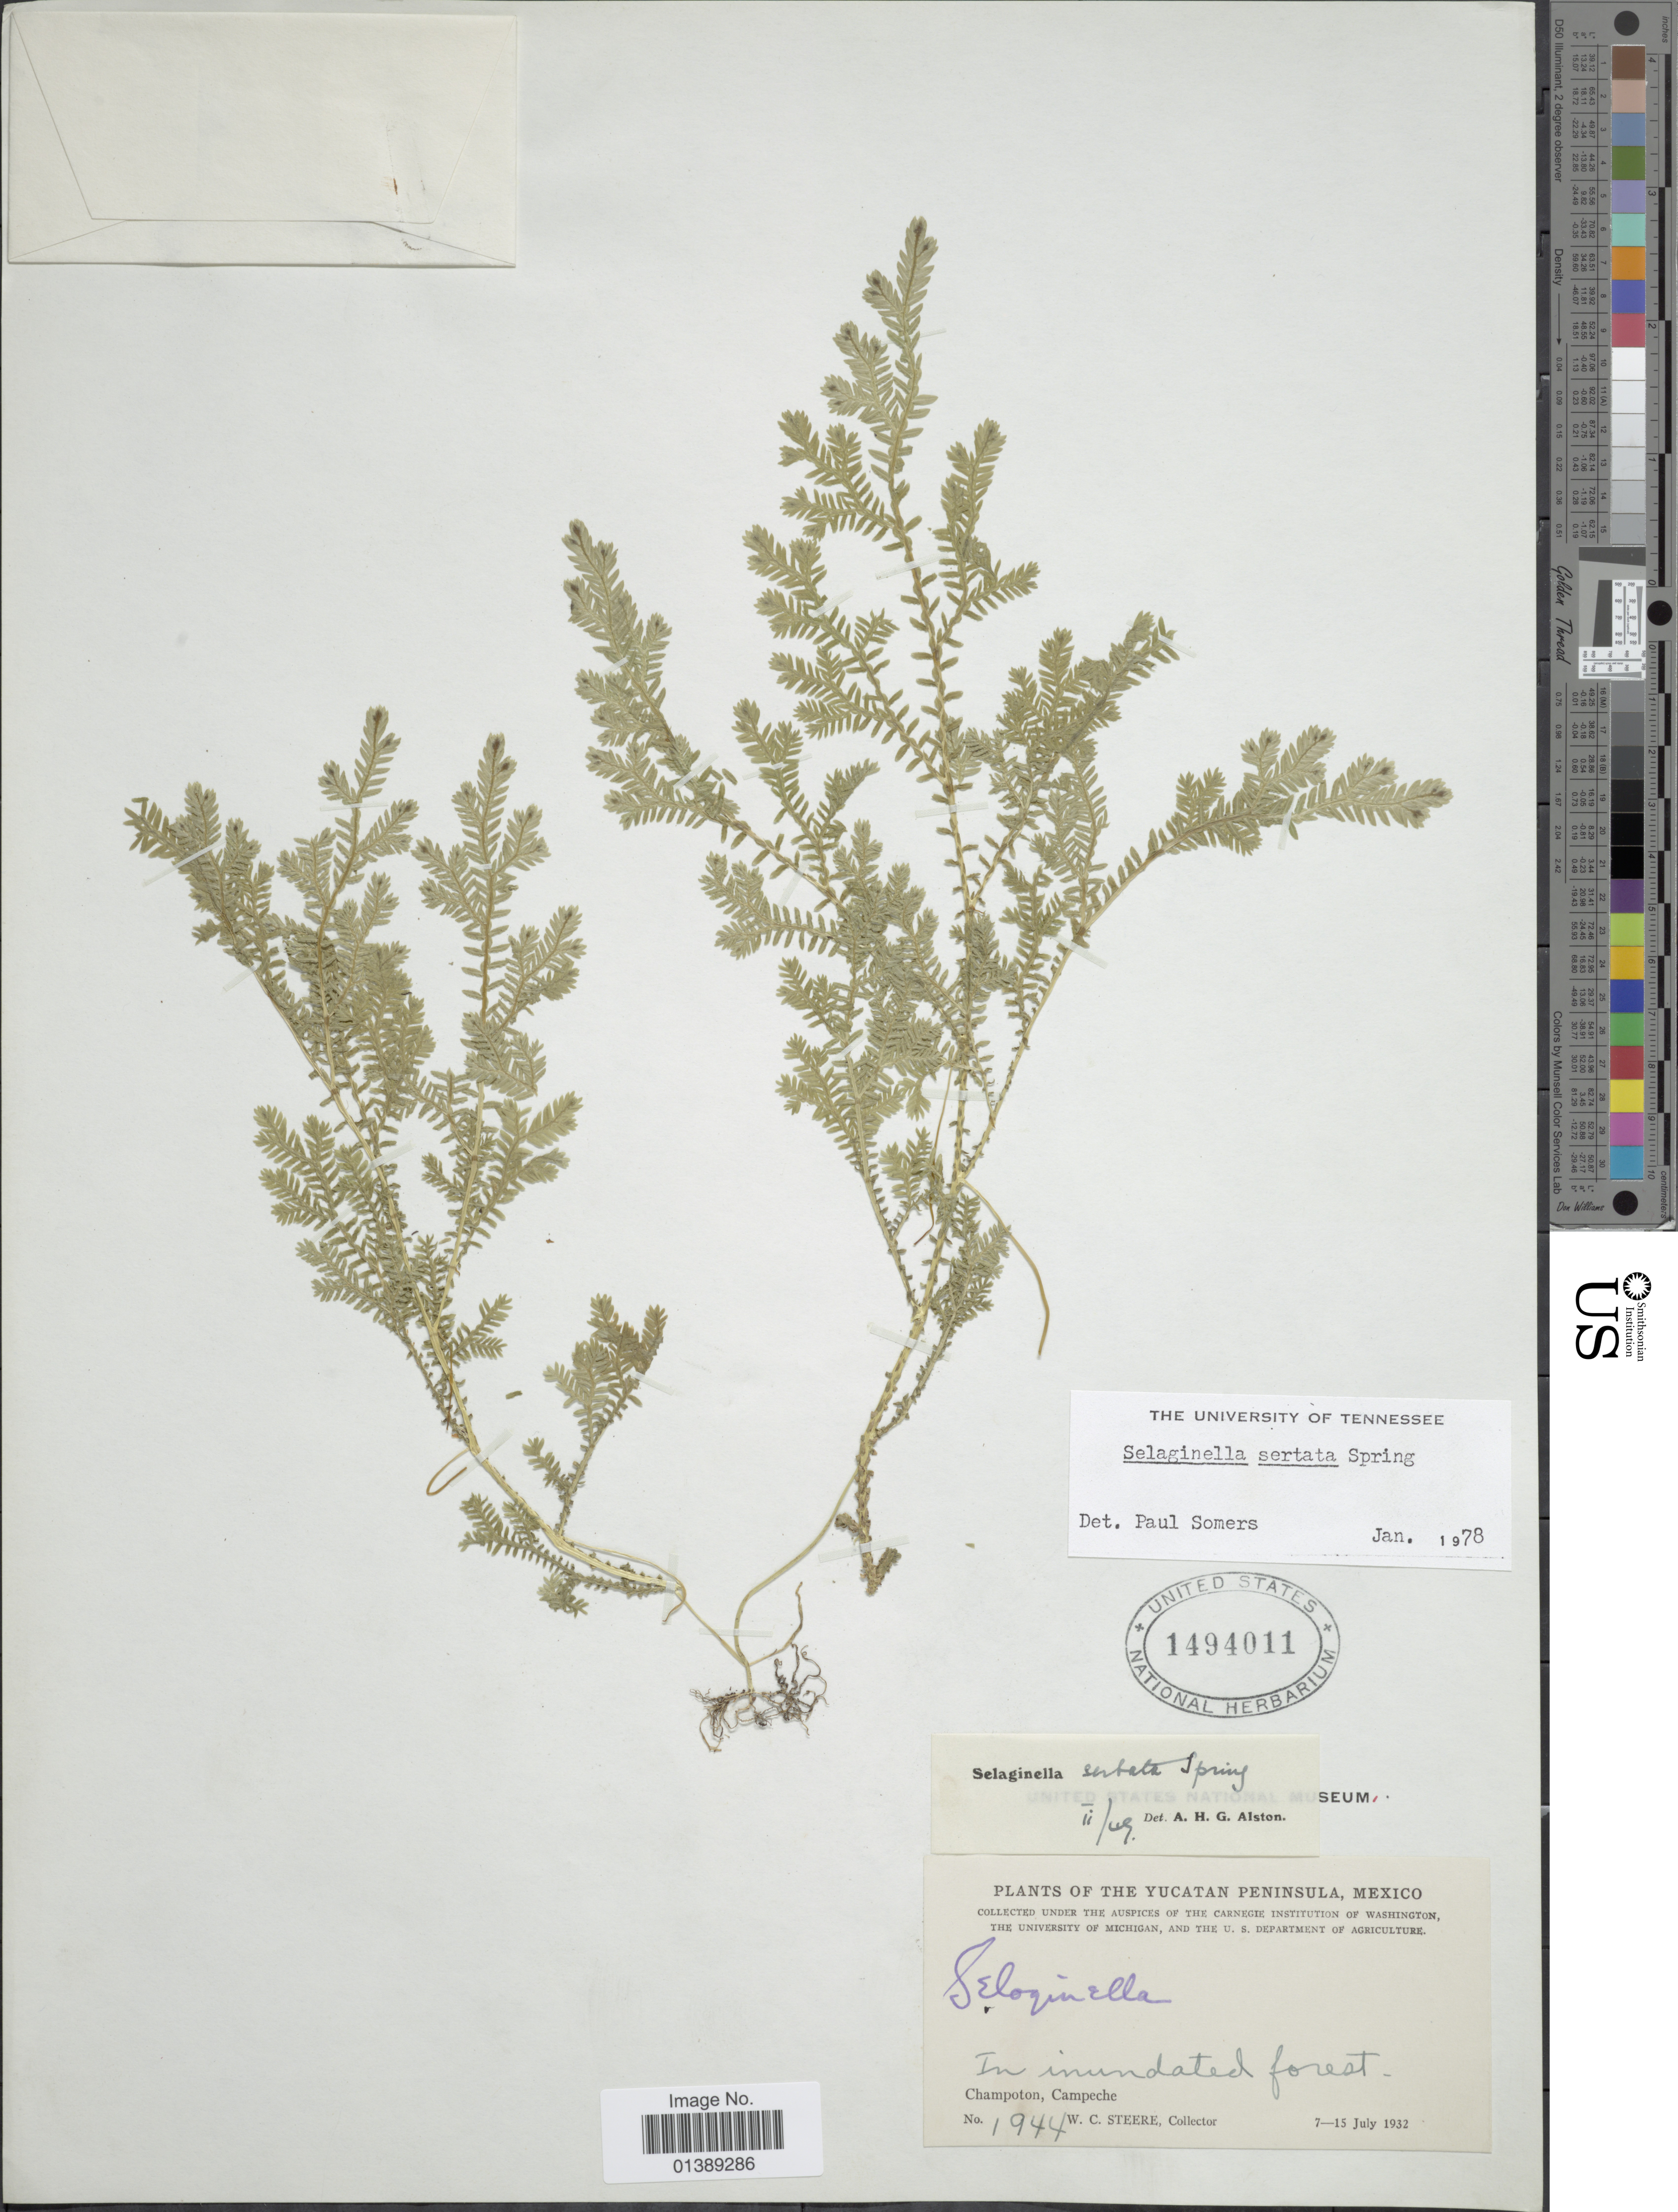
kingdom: Plantae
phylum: Tracheophyta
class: Lycopodiopsida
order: Selaginellales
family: Selaginellaceae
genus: Selaginella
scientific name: Selaginella sertata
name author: Spring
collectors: W. C. Steere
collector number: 1941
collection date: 1932-07-07/1932-07-15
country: Mexico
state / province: Campeche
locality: The Yucatan Peninsula, Champoton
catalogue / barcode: US 1494011